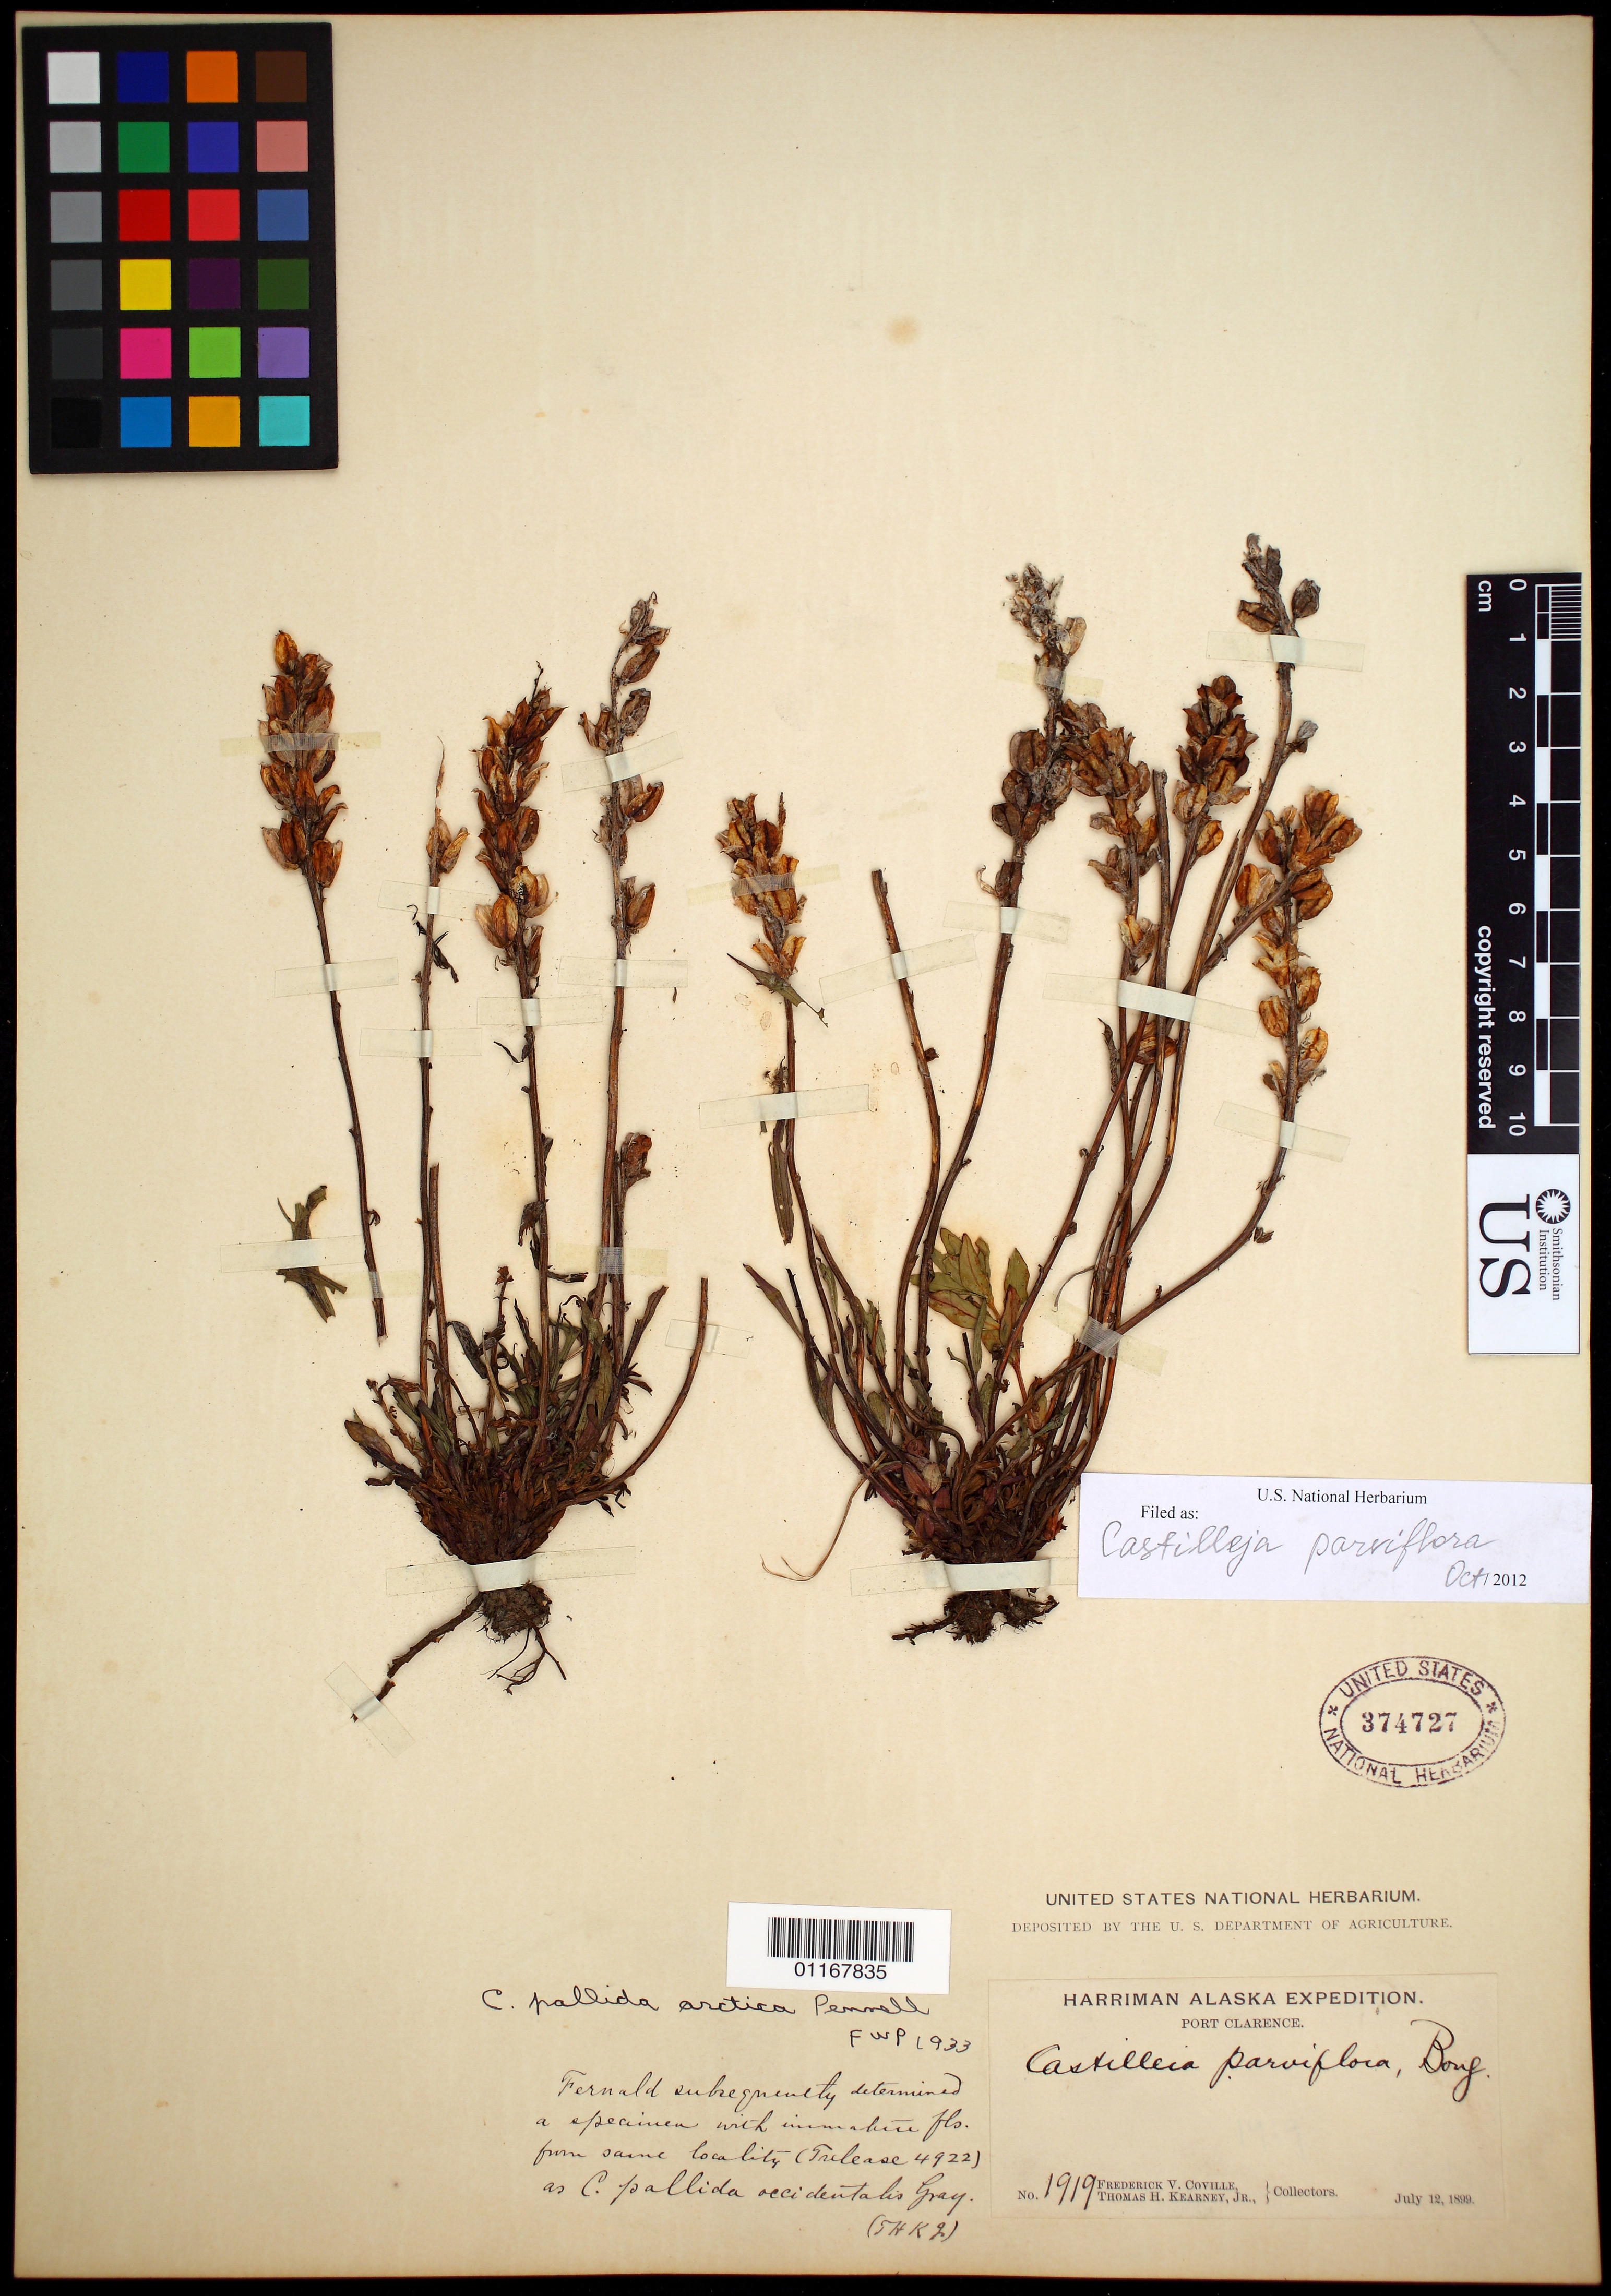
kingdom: Plantae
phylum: Tracheophyta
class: Magnoliopsida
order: Lamiales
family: Orobanchaceae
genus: Castilleja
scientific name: Castilleja parviflora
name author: Bong.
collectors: F. V. Coville & T. H. Kearney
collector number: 1919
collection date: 1899-07-12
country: United States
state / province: Alaska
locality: Port Clarence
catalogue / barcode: US 374727